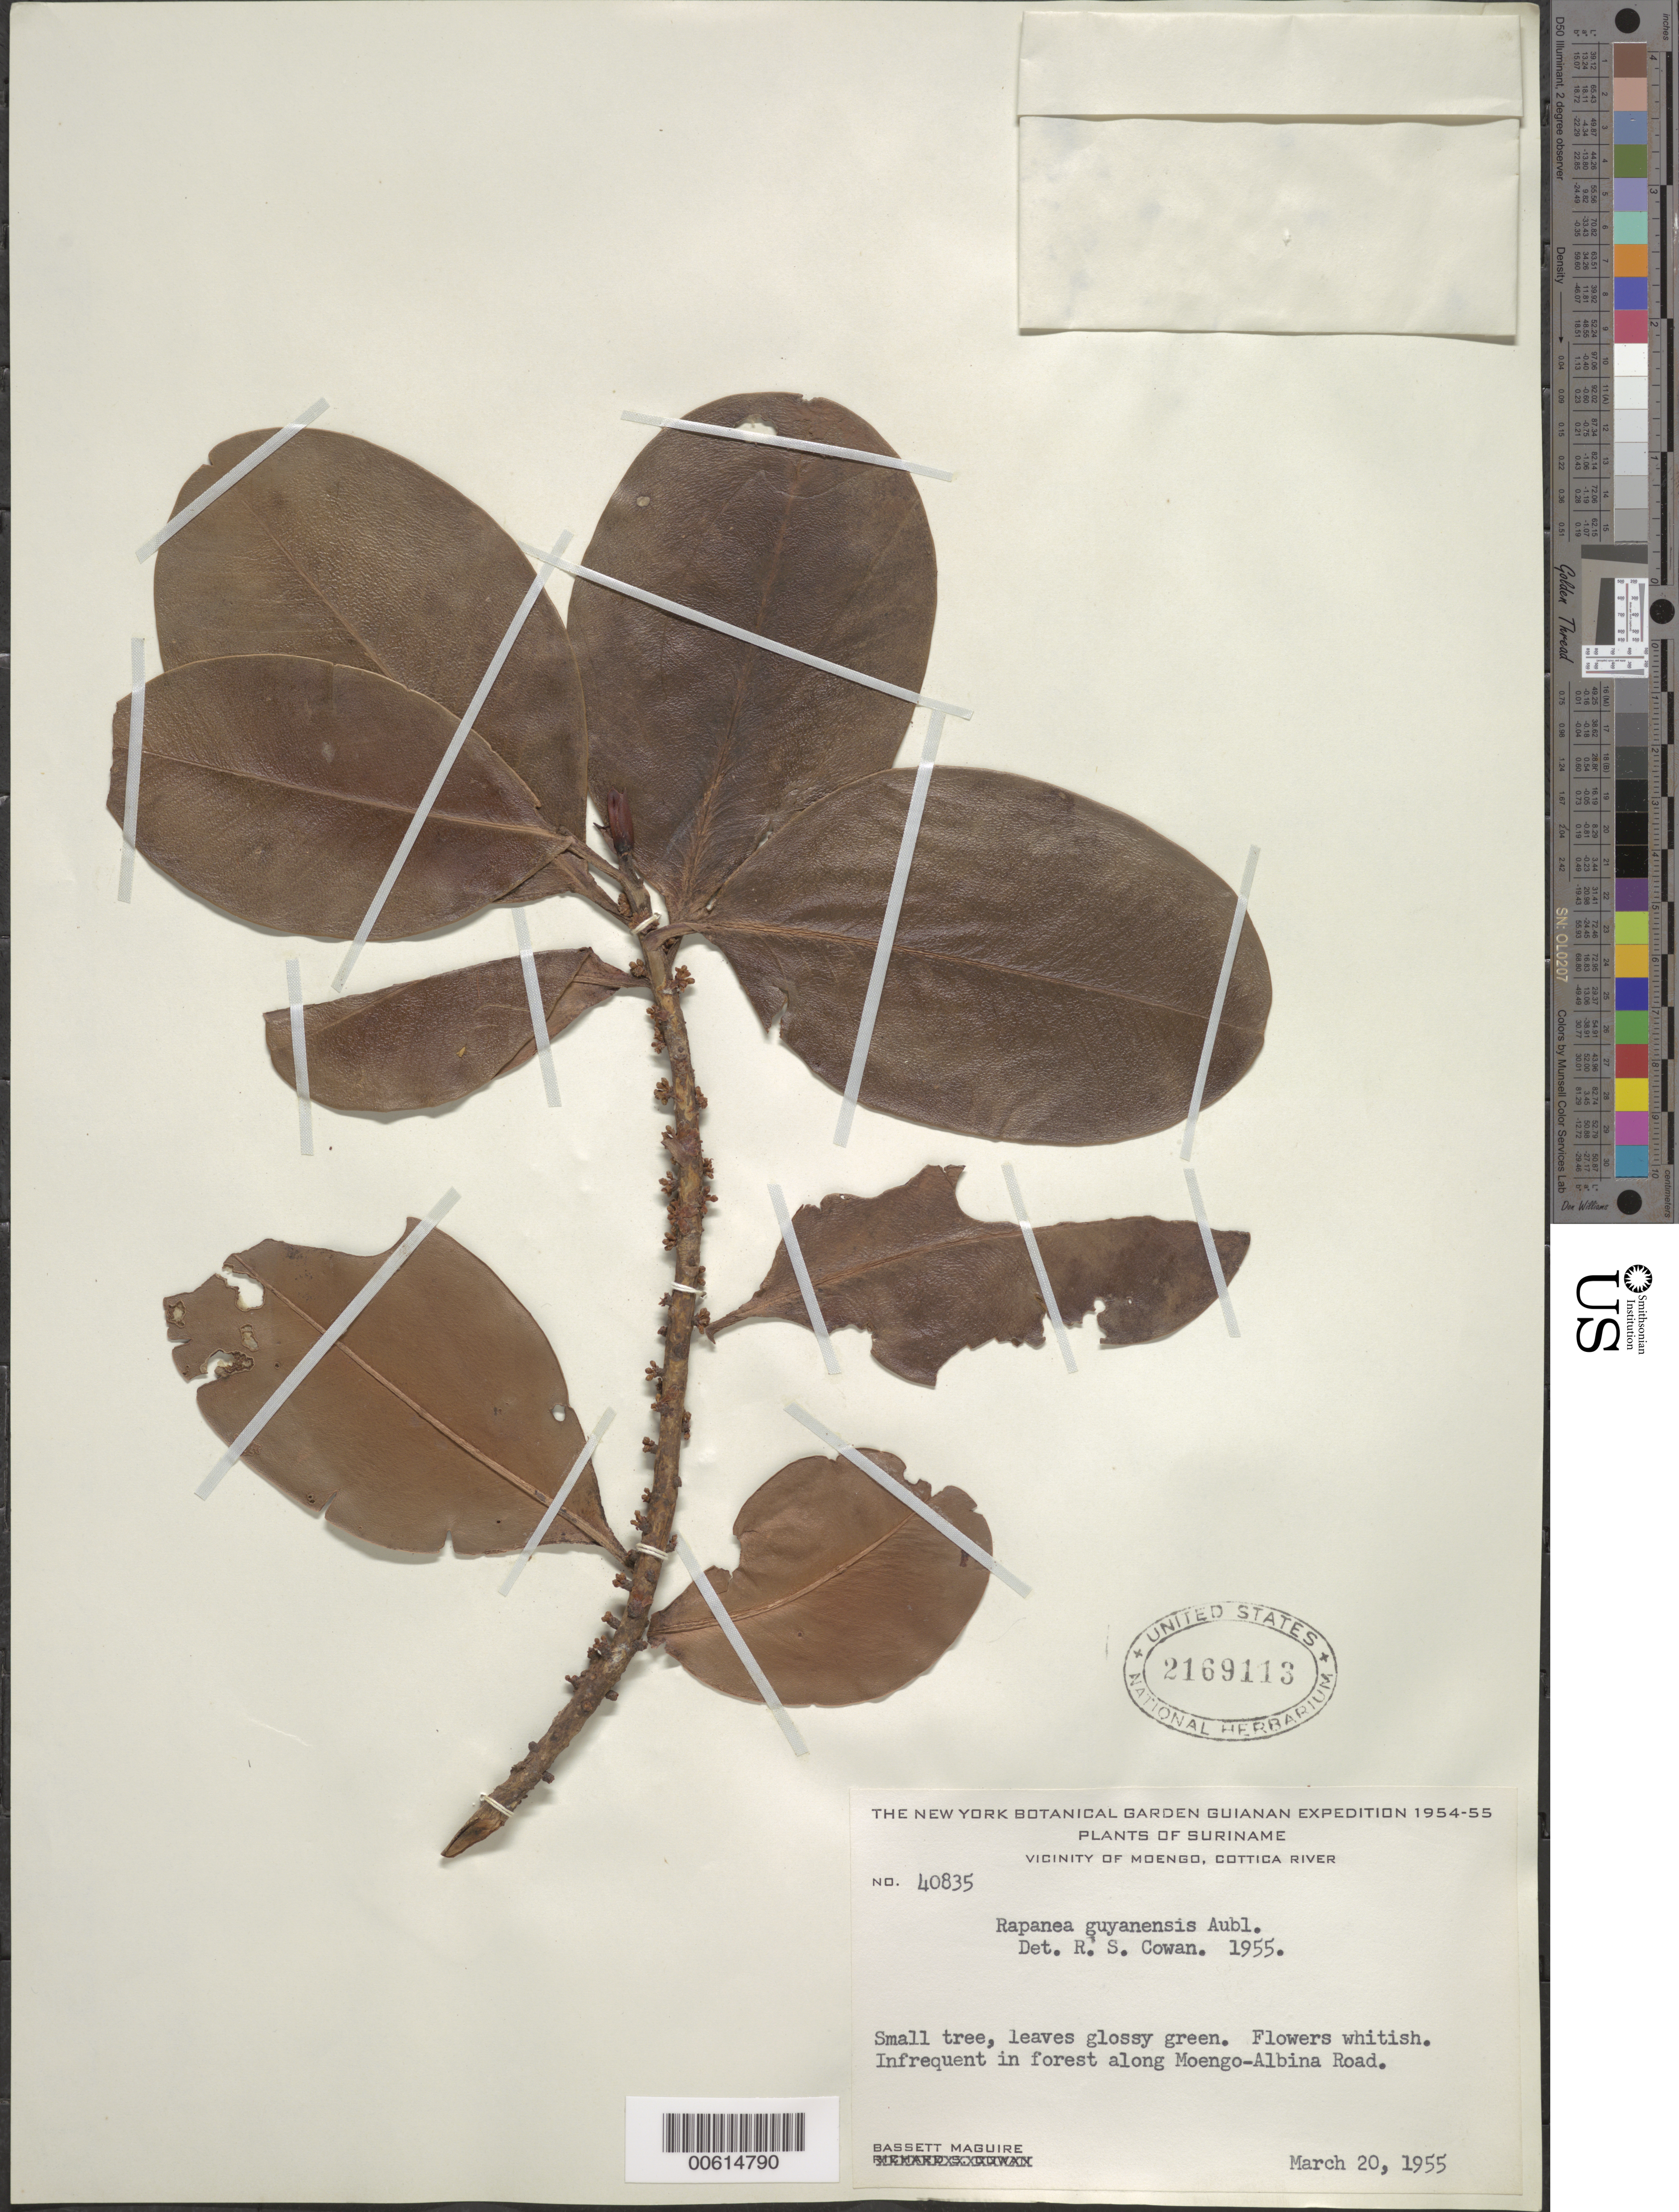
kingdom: Plantae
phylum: Tracheophyta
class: Magnoliopsida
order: Ericales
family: Primulaceae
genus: Rapanea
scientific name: Rapanea guianensis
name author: Aubl.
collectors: B. Maguire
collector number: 40835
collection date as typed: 20-Mar-55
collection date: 1955-03-20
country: Suriname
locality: Moengo to Albina road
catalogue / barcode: US 2169113